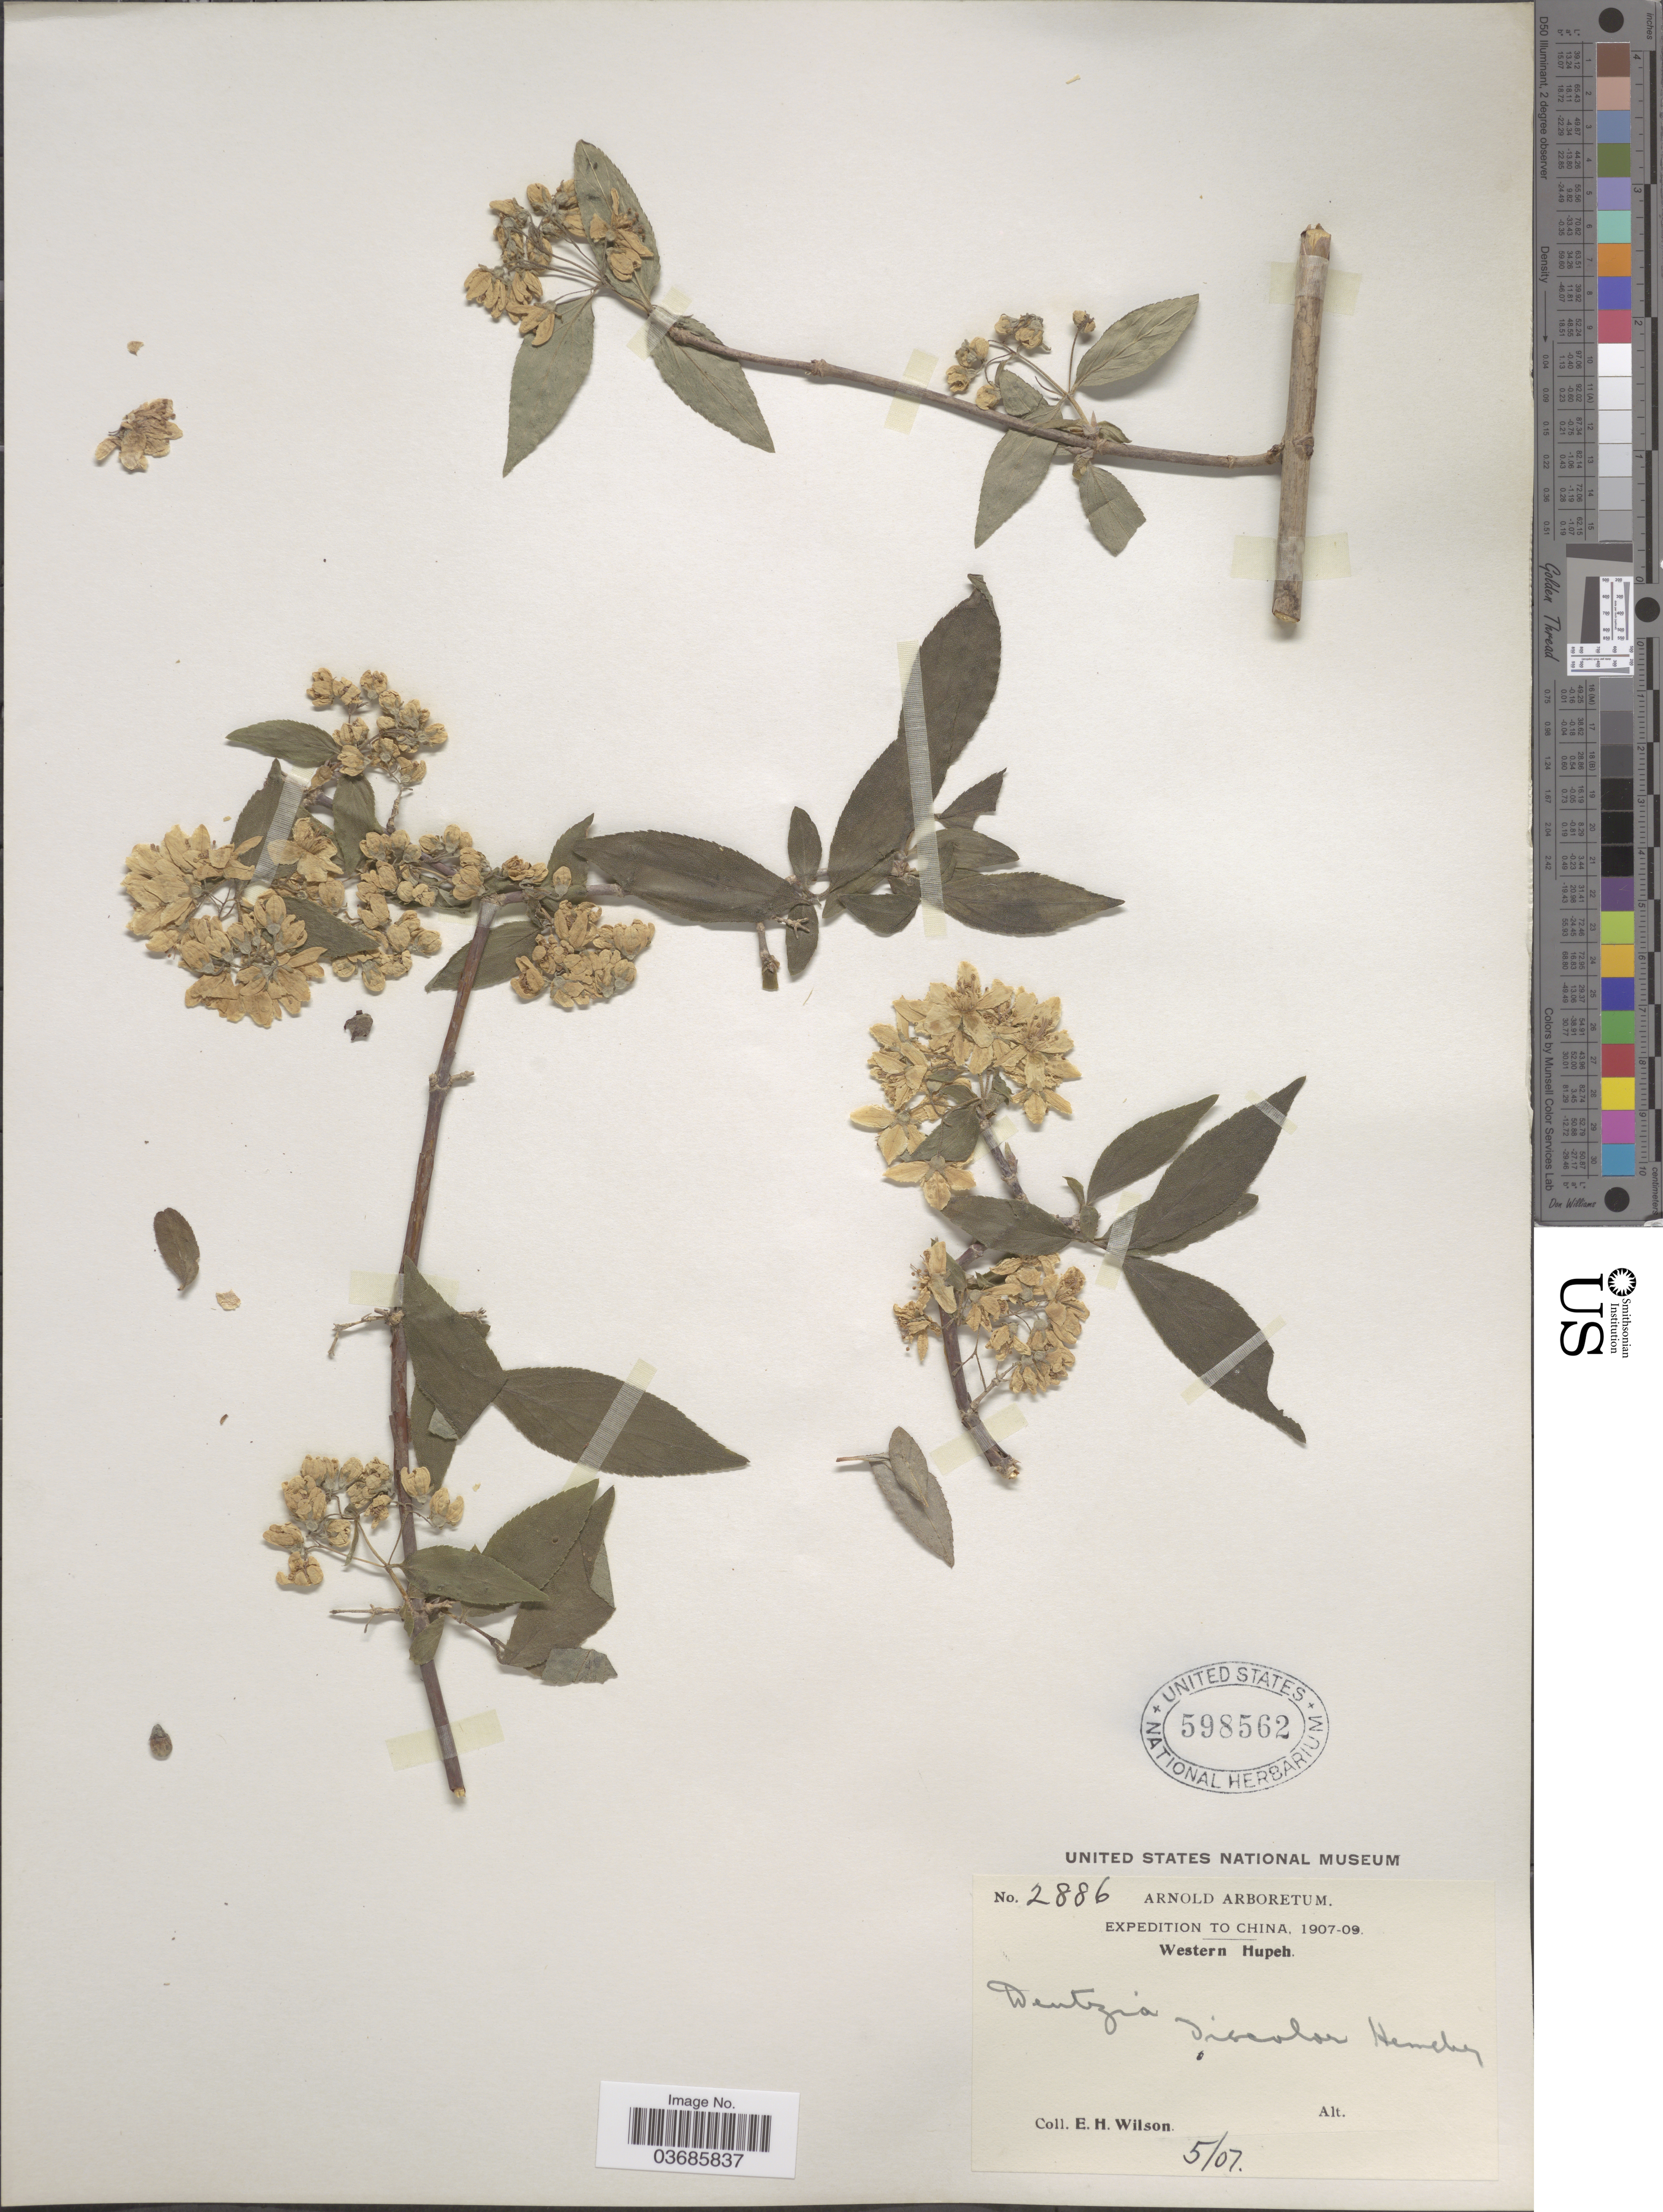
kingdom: Plantae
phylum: Tracheophyta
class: Magnoliopsida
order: Cornales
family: Hydrangeaceae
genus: Deutzia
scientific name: Deutzia discolor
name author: Hemsl.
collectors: E. Wilson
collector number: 2886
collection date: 1907-05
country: China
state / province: Hubei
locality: Expedition to China, 1907-09. Western Hupeh.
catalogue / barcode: US 598562